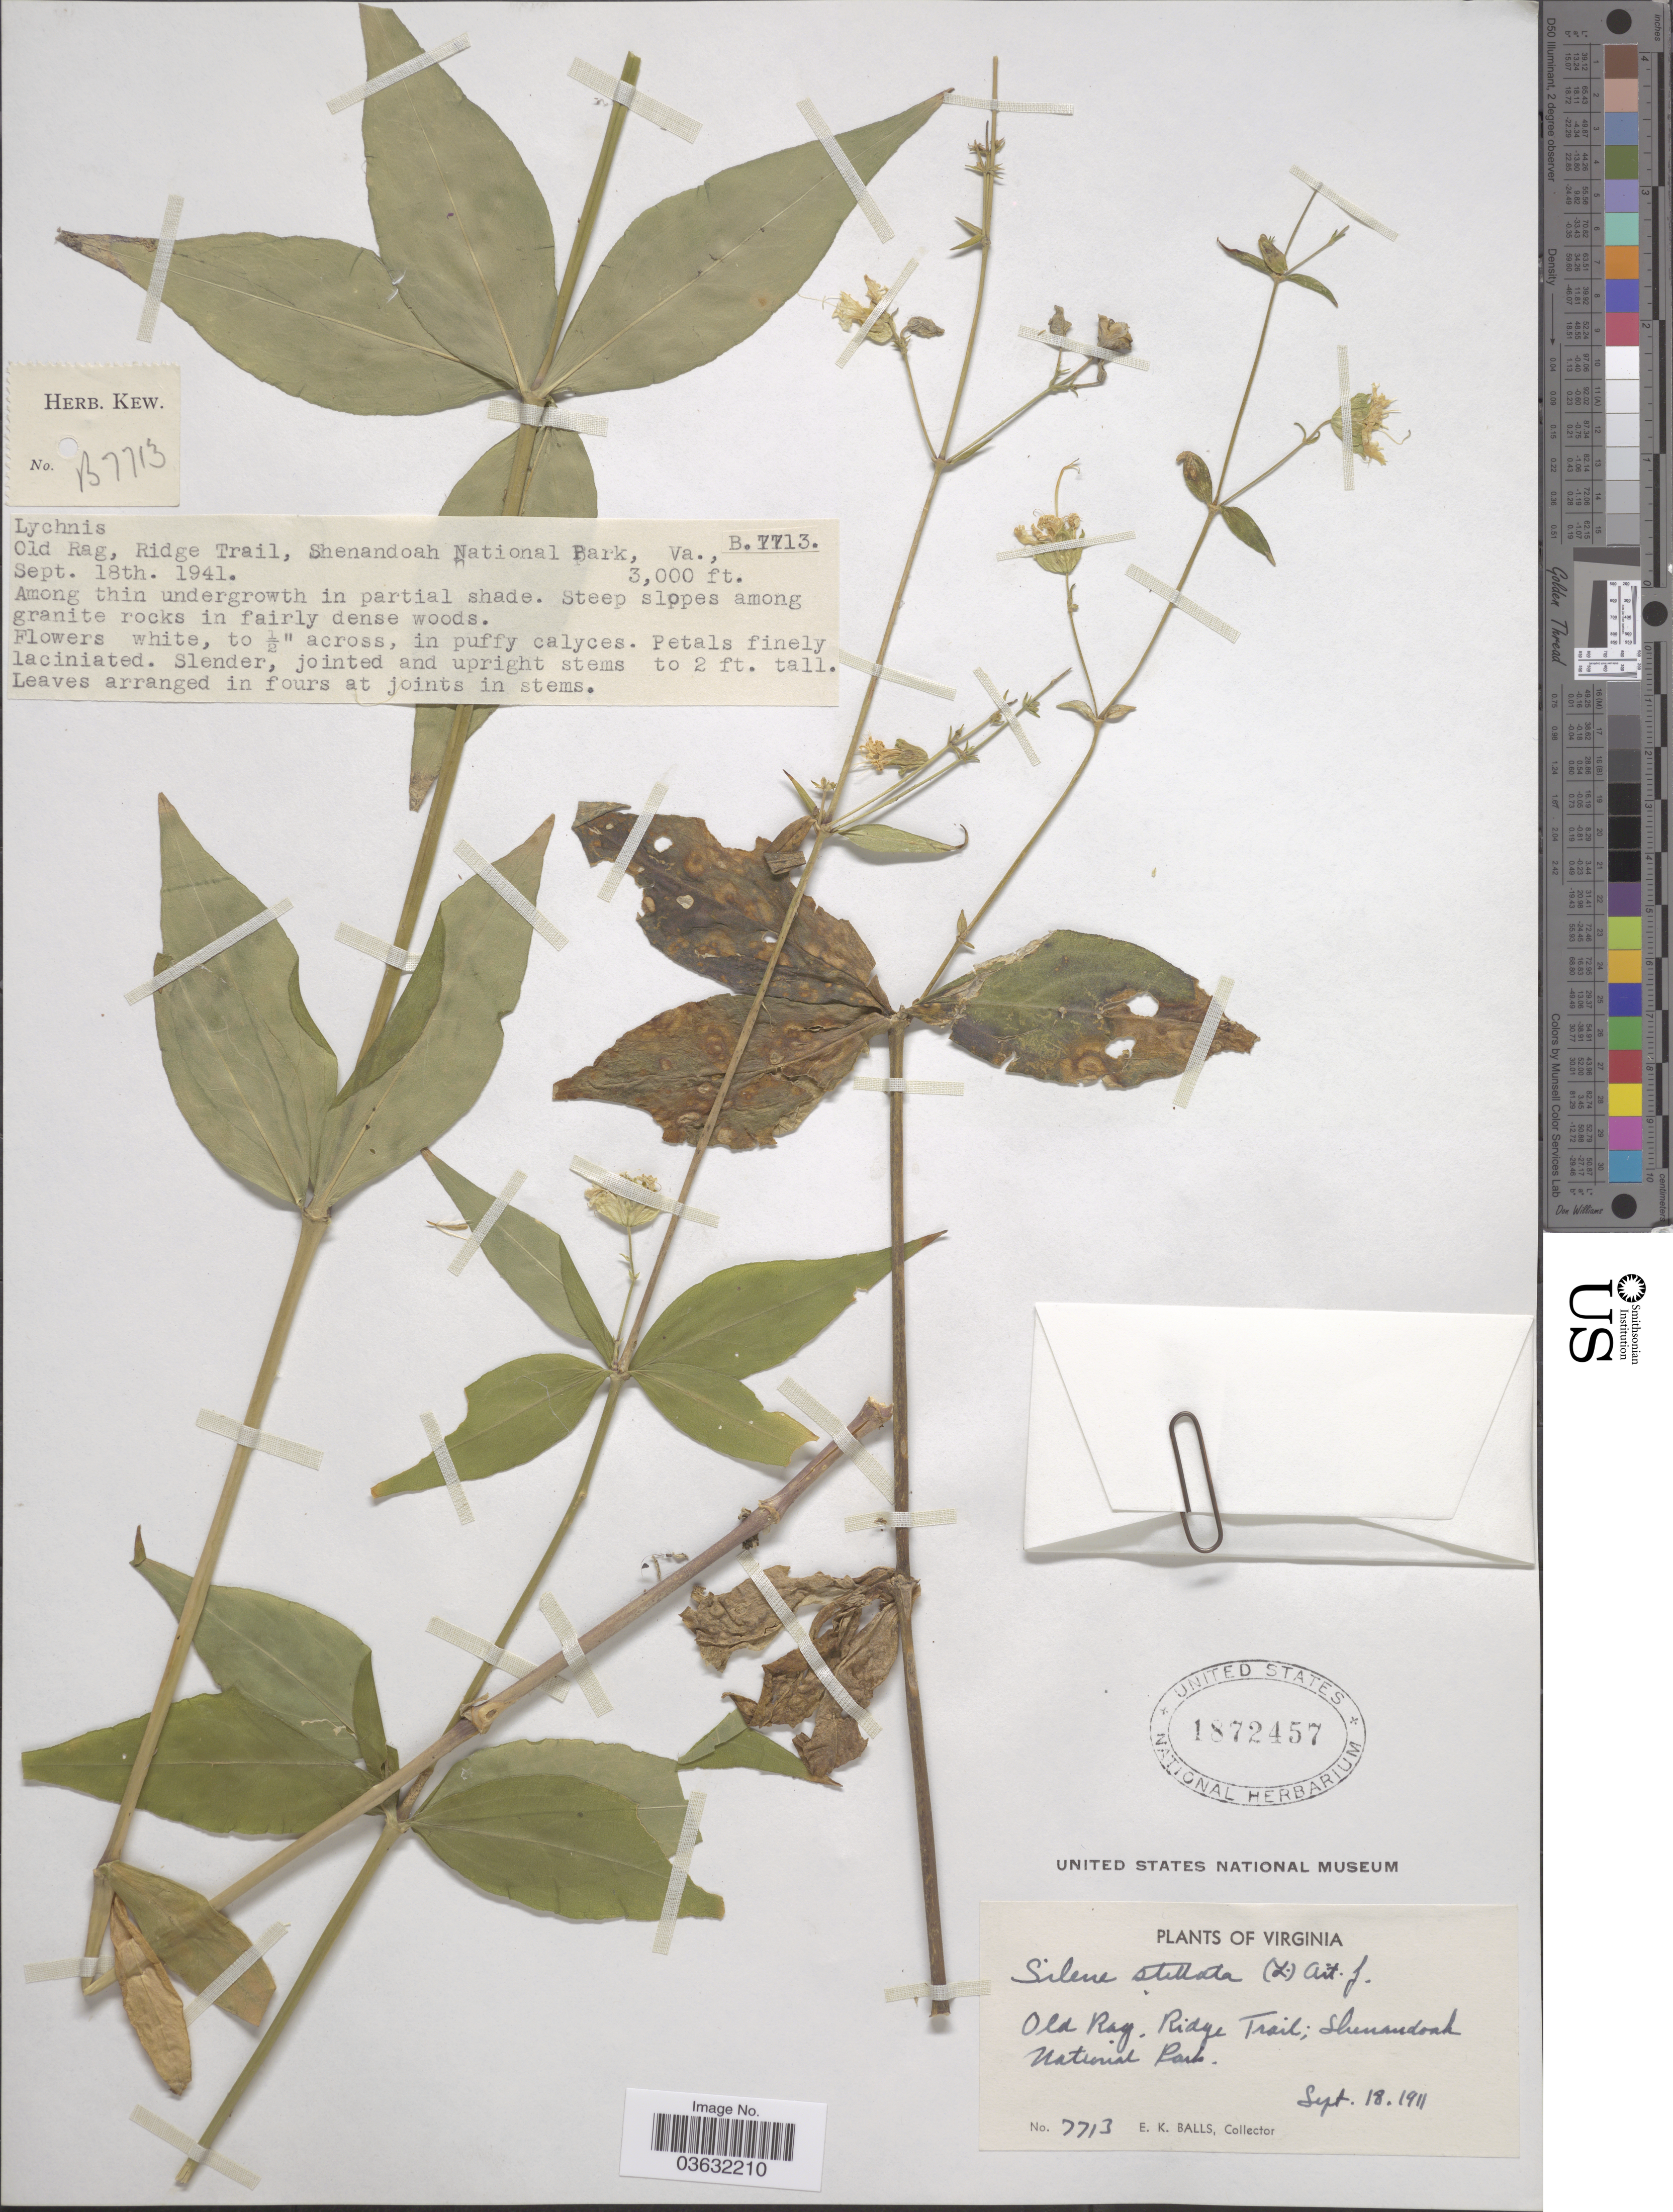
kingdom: Plantae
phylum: Tracheophyta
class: Magnoliopsida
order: Caryophyllales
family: Caryophyllaceae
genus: Silene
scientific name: Silene stellata var. stellata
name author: (L.) Coyte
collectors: E. K. Balls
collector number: B7713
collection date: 1911-09-18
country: United States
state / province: Virginia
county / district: Madison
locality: Old Rag, Ridge Trail; Shenandoah National Park.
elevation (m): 914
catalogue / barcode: US 1872457